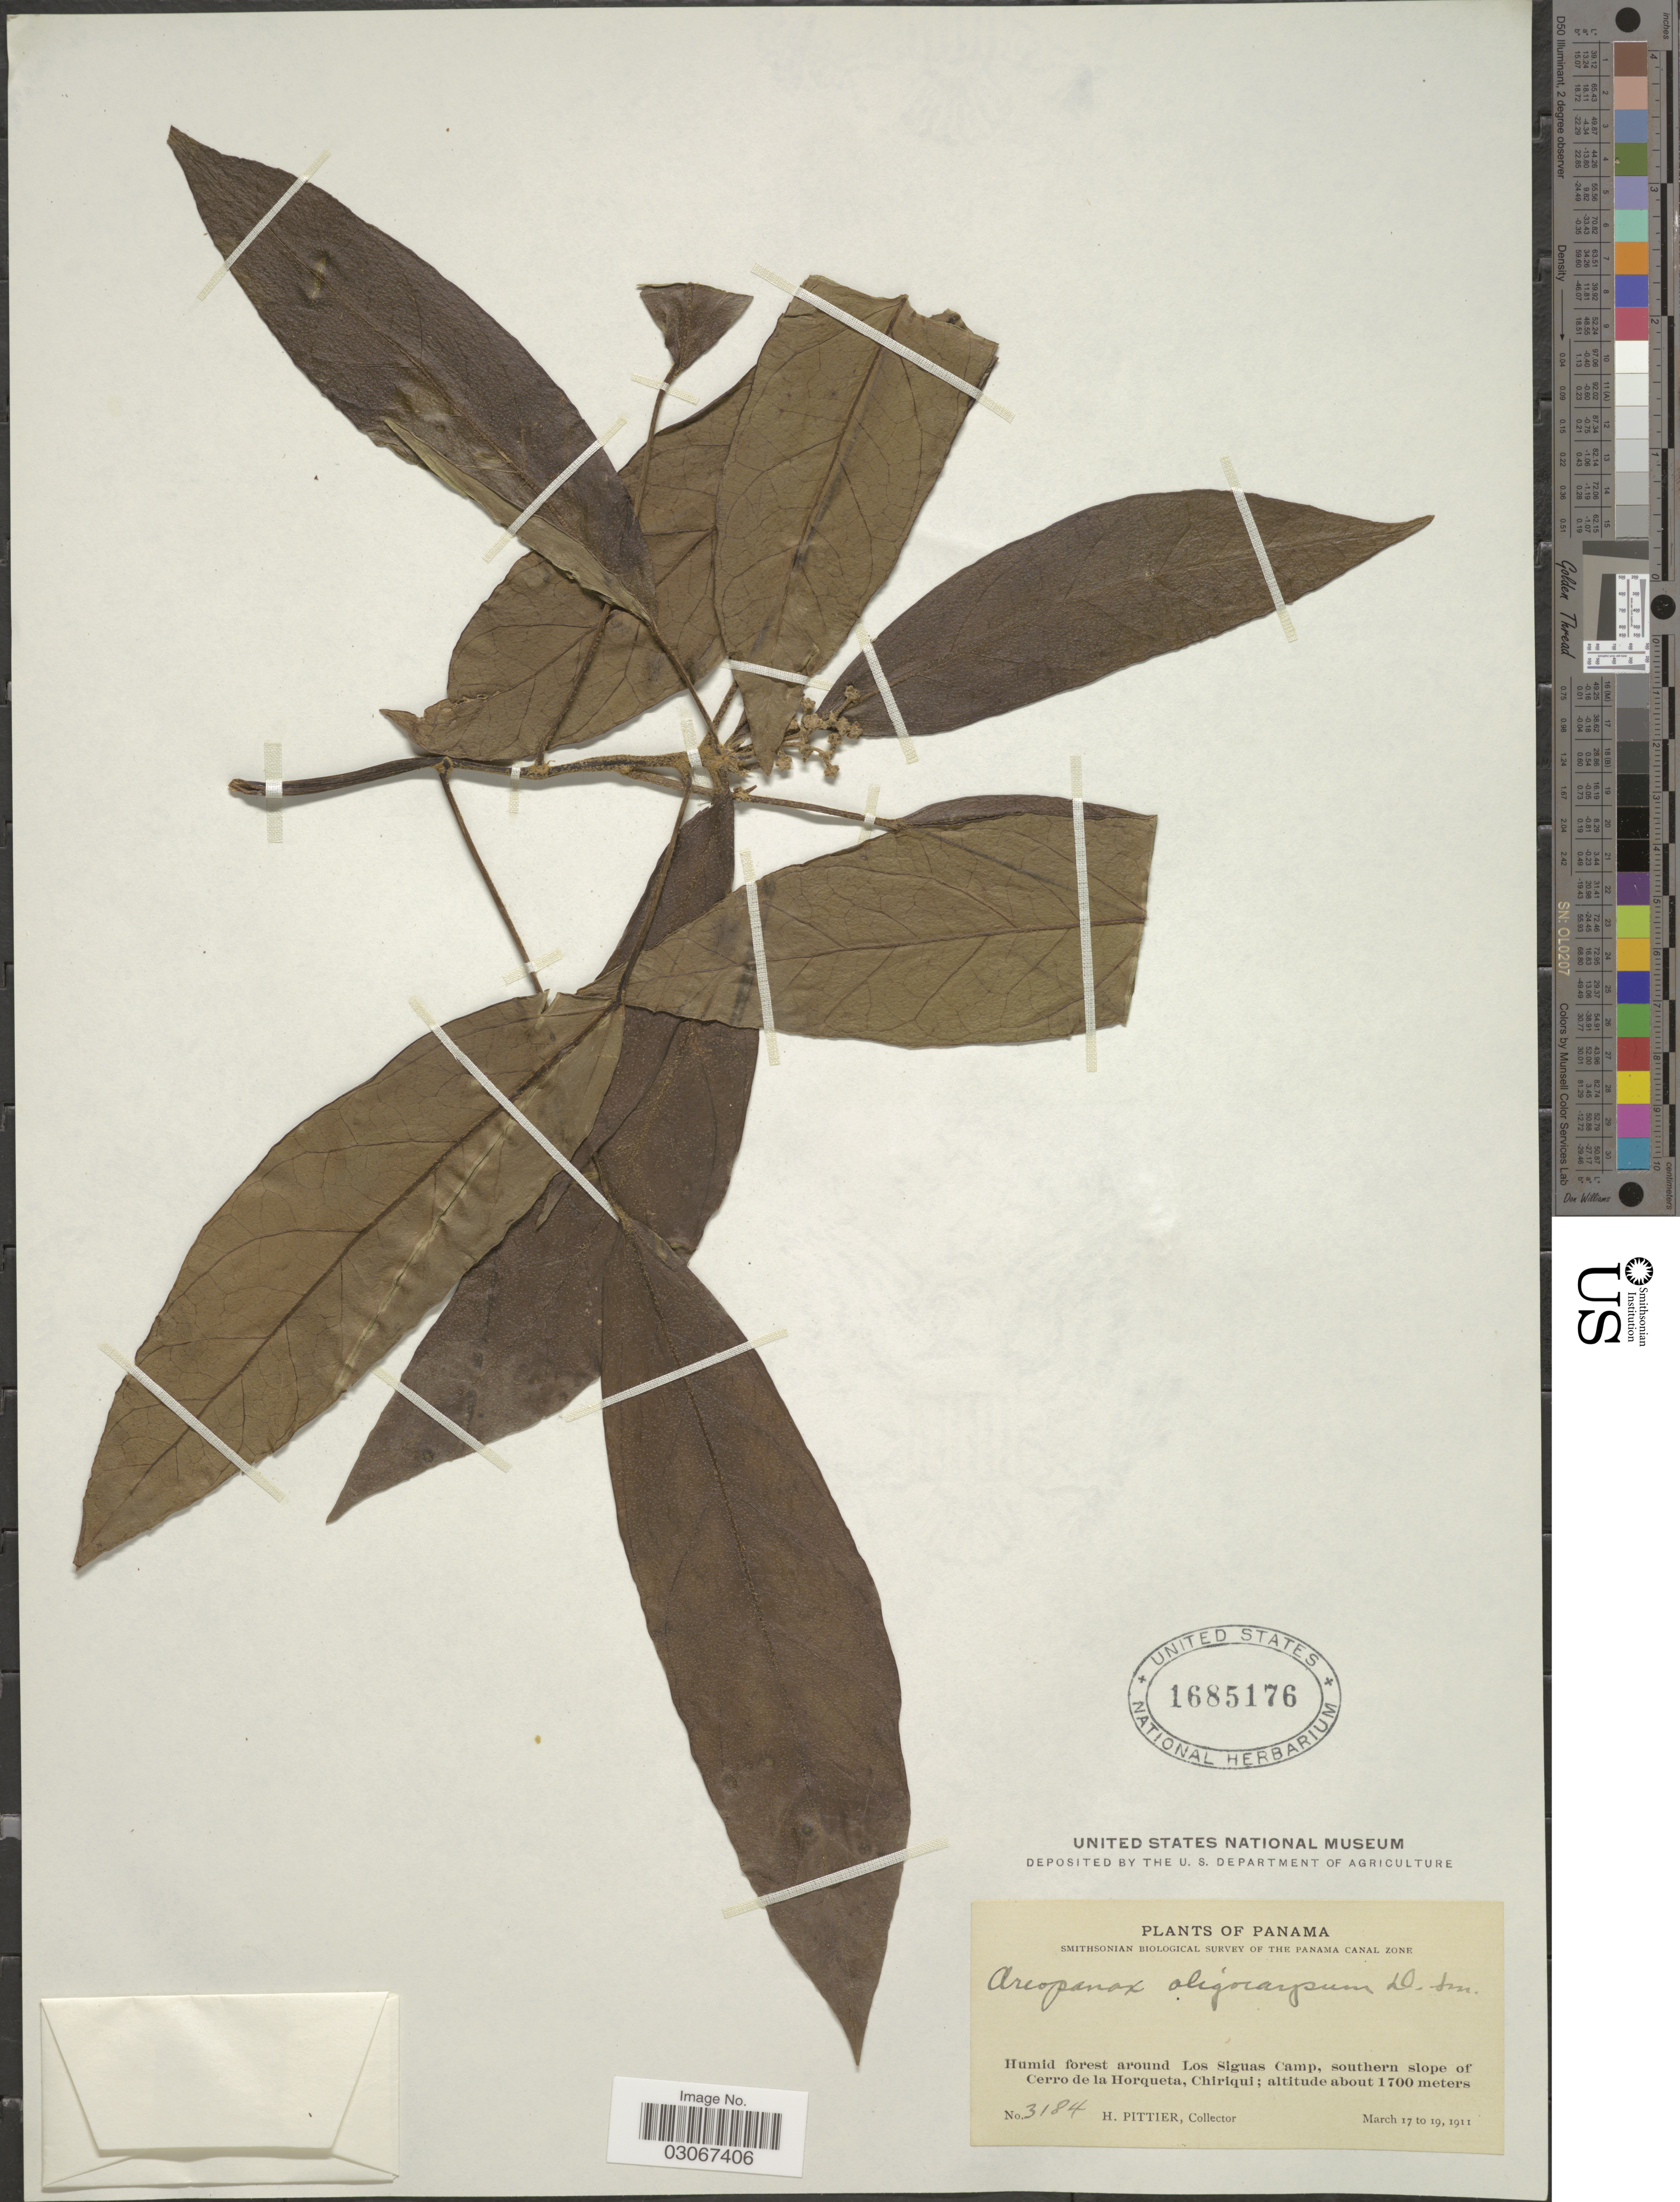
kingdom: Plantae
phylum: Tracheophyta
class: Magnoliopsida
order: Apiales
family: Araliaceae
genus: Oreopanax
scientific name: Oreopanax liebmannii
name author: Marchal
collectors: H. F. Pittier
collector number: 3184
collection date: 1911-03-17/1911-03-19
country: Panama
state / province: Chiriqui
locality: Humid forest around Los Siguas Camp, southern slope of Cerro de la Horqueta, Chiriqui.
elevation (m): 1700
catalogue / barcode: US 1685176